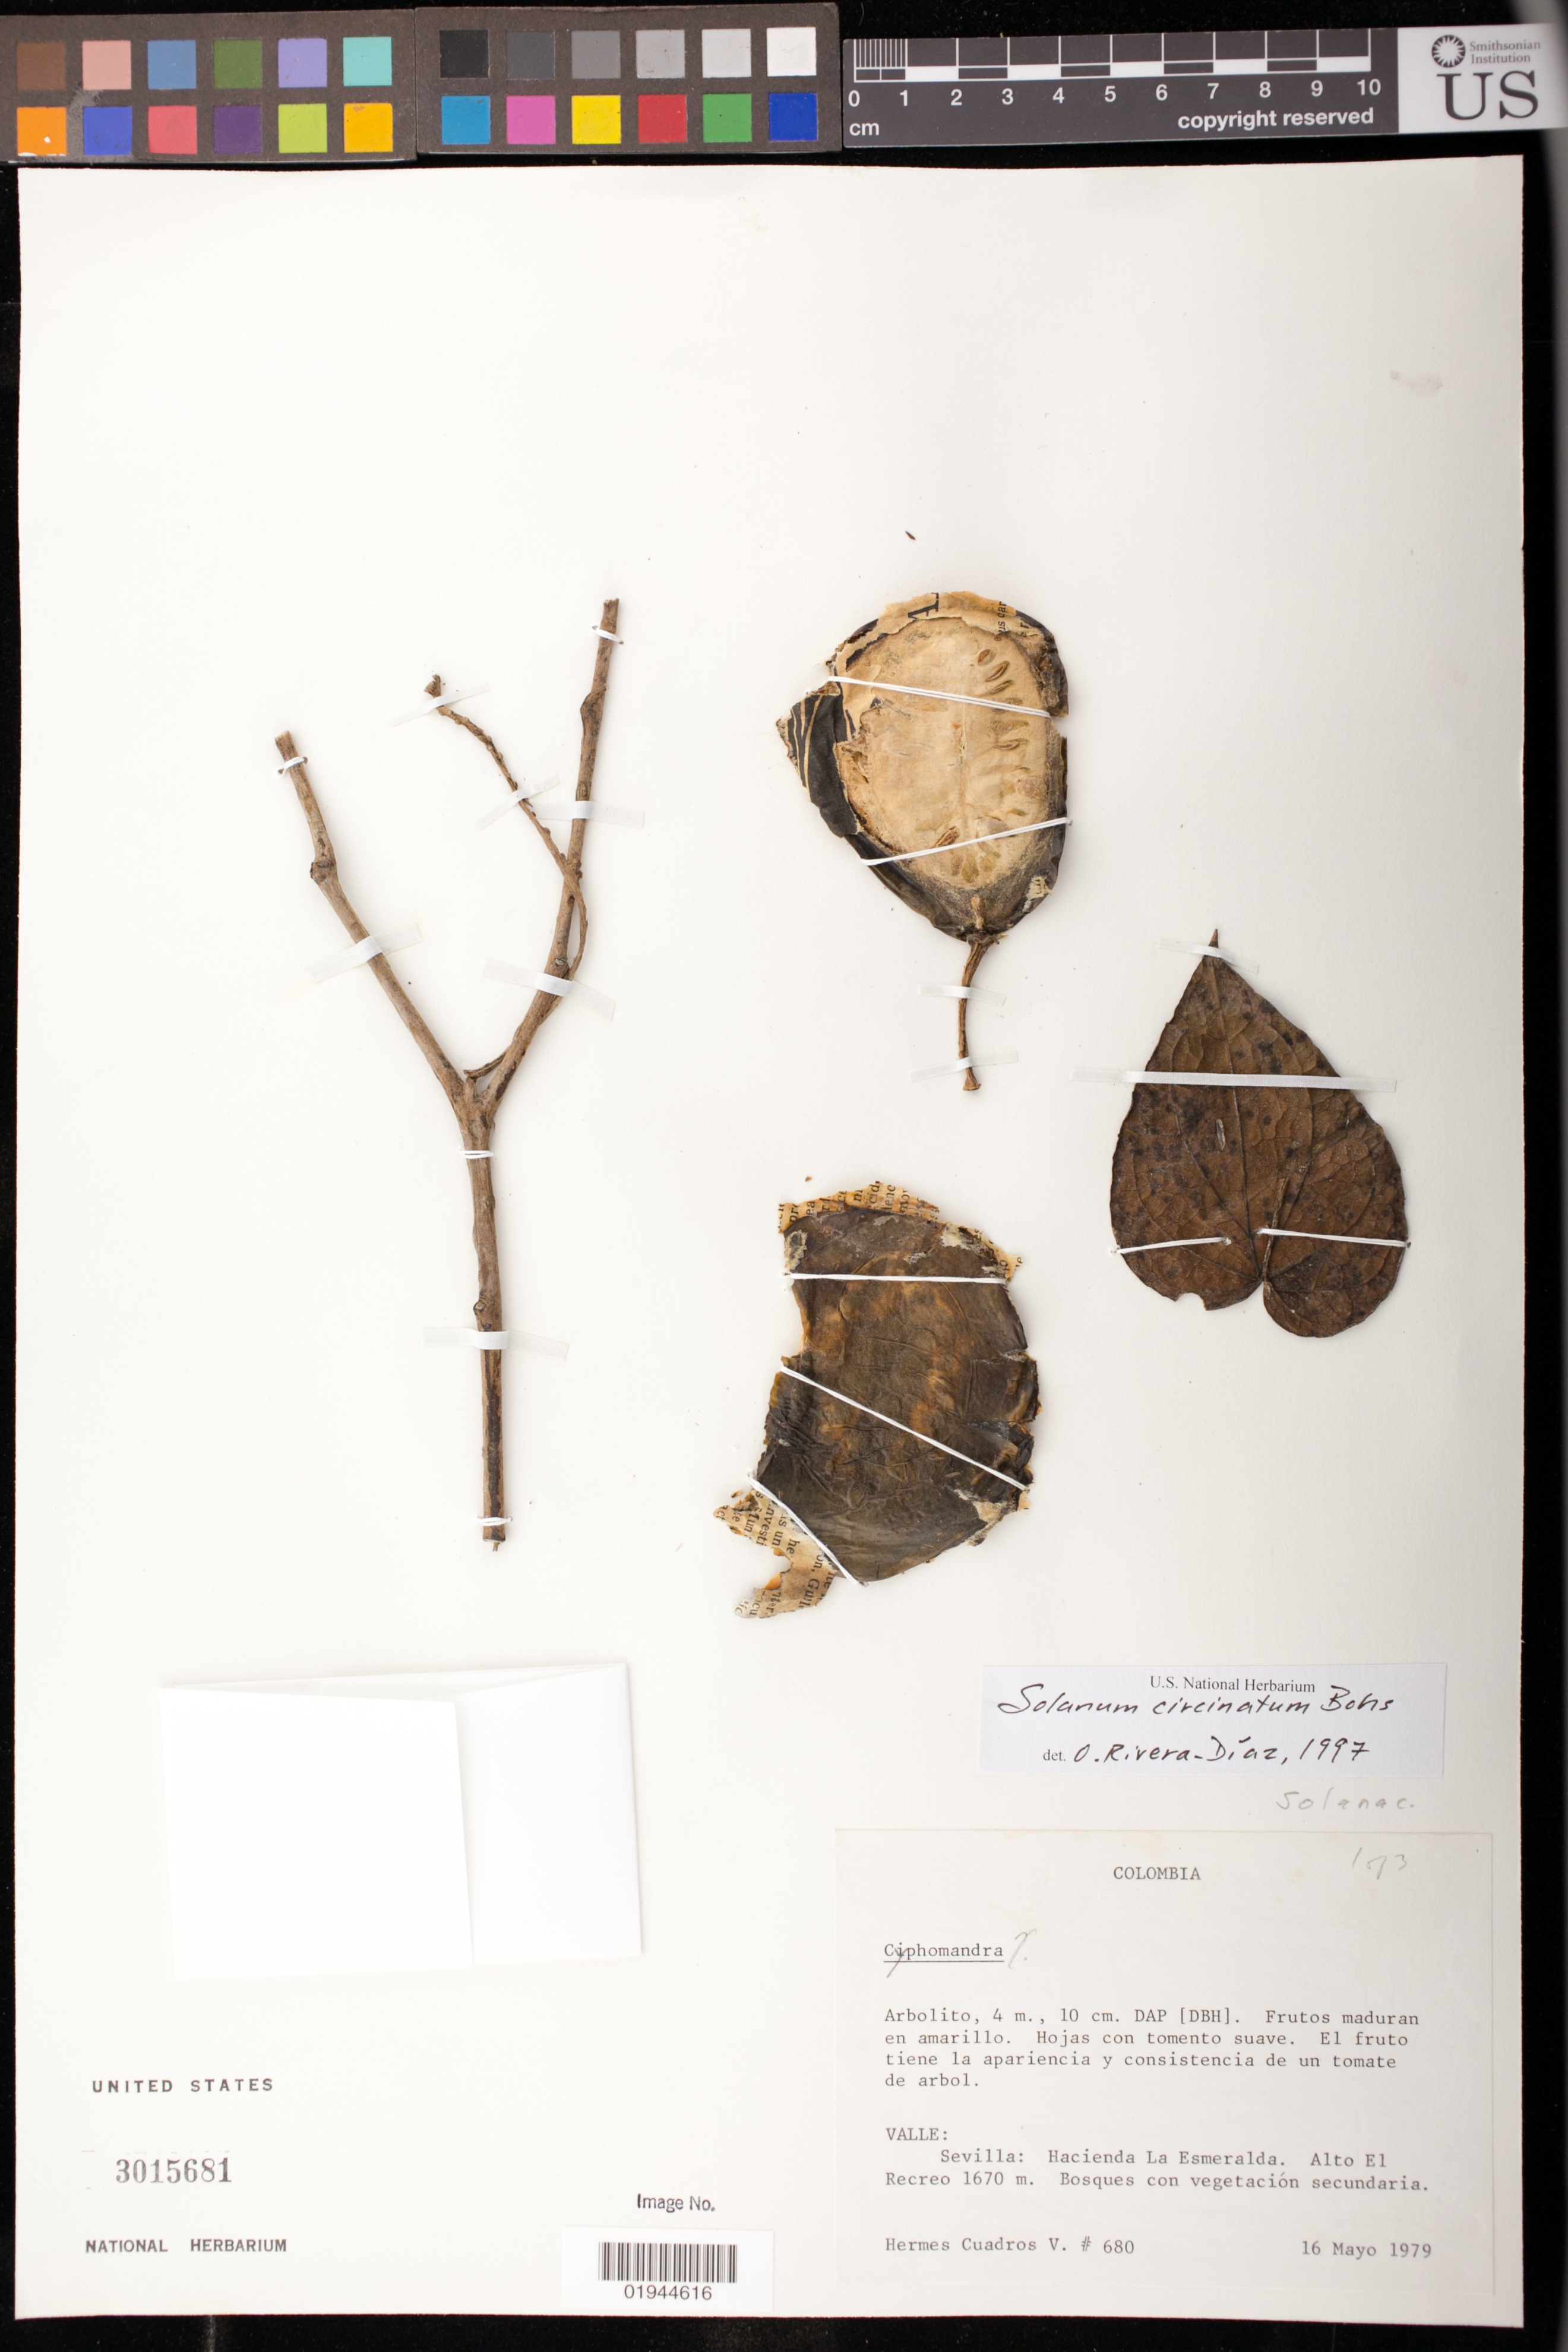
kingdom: Plantae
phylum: Tracheophyta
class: Magnoliopsida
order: Solanales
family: Solanaceae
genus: Solanum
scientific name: Solanum circinatum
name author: Bohs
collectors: H. Cuadros V.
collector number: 680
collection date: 1979-05-16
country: Colombia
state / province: Valle del Cauca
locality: Valle: Sevilla: Hacienda La Esmeralda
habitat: bosques con vegetacion secundaria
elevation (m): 1670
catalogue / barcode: US 3015681